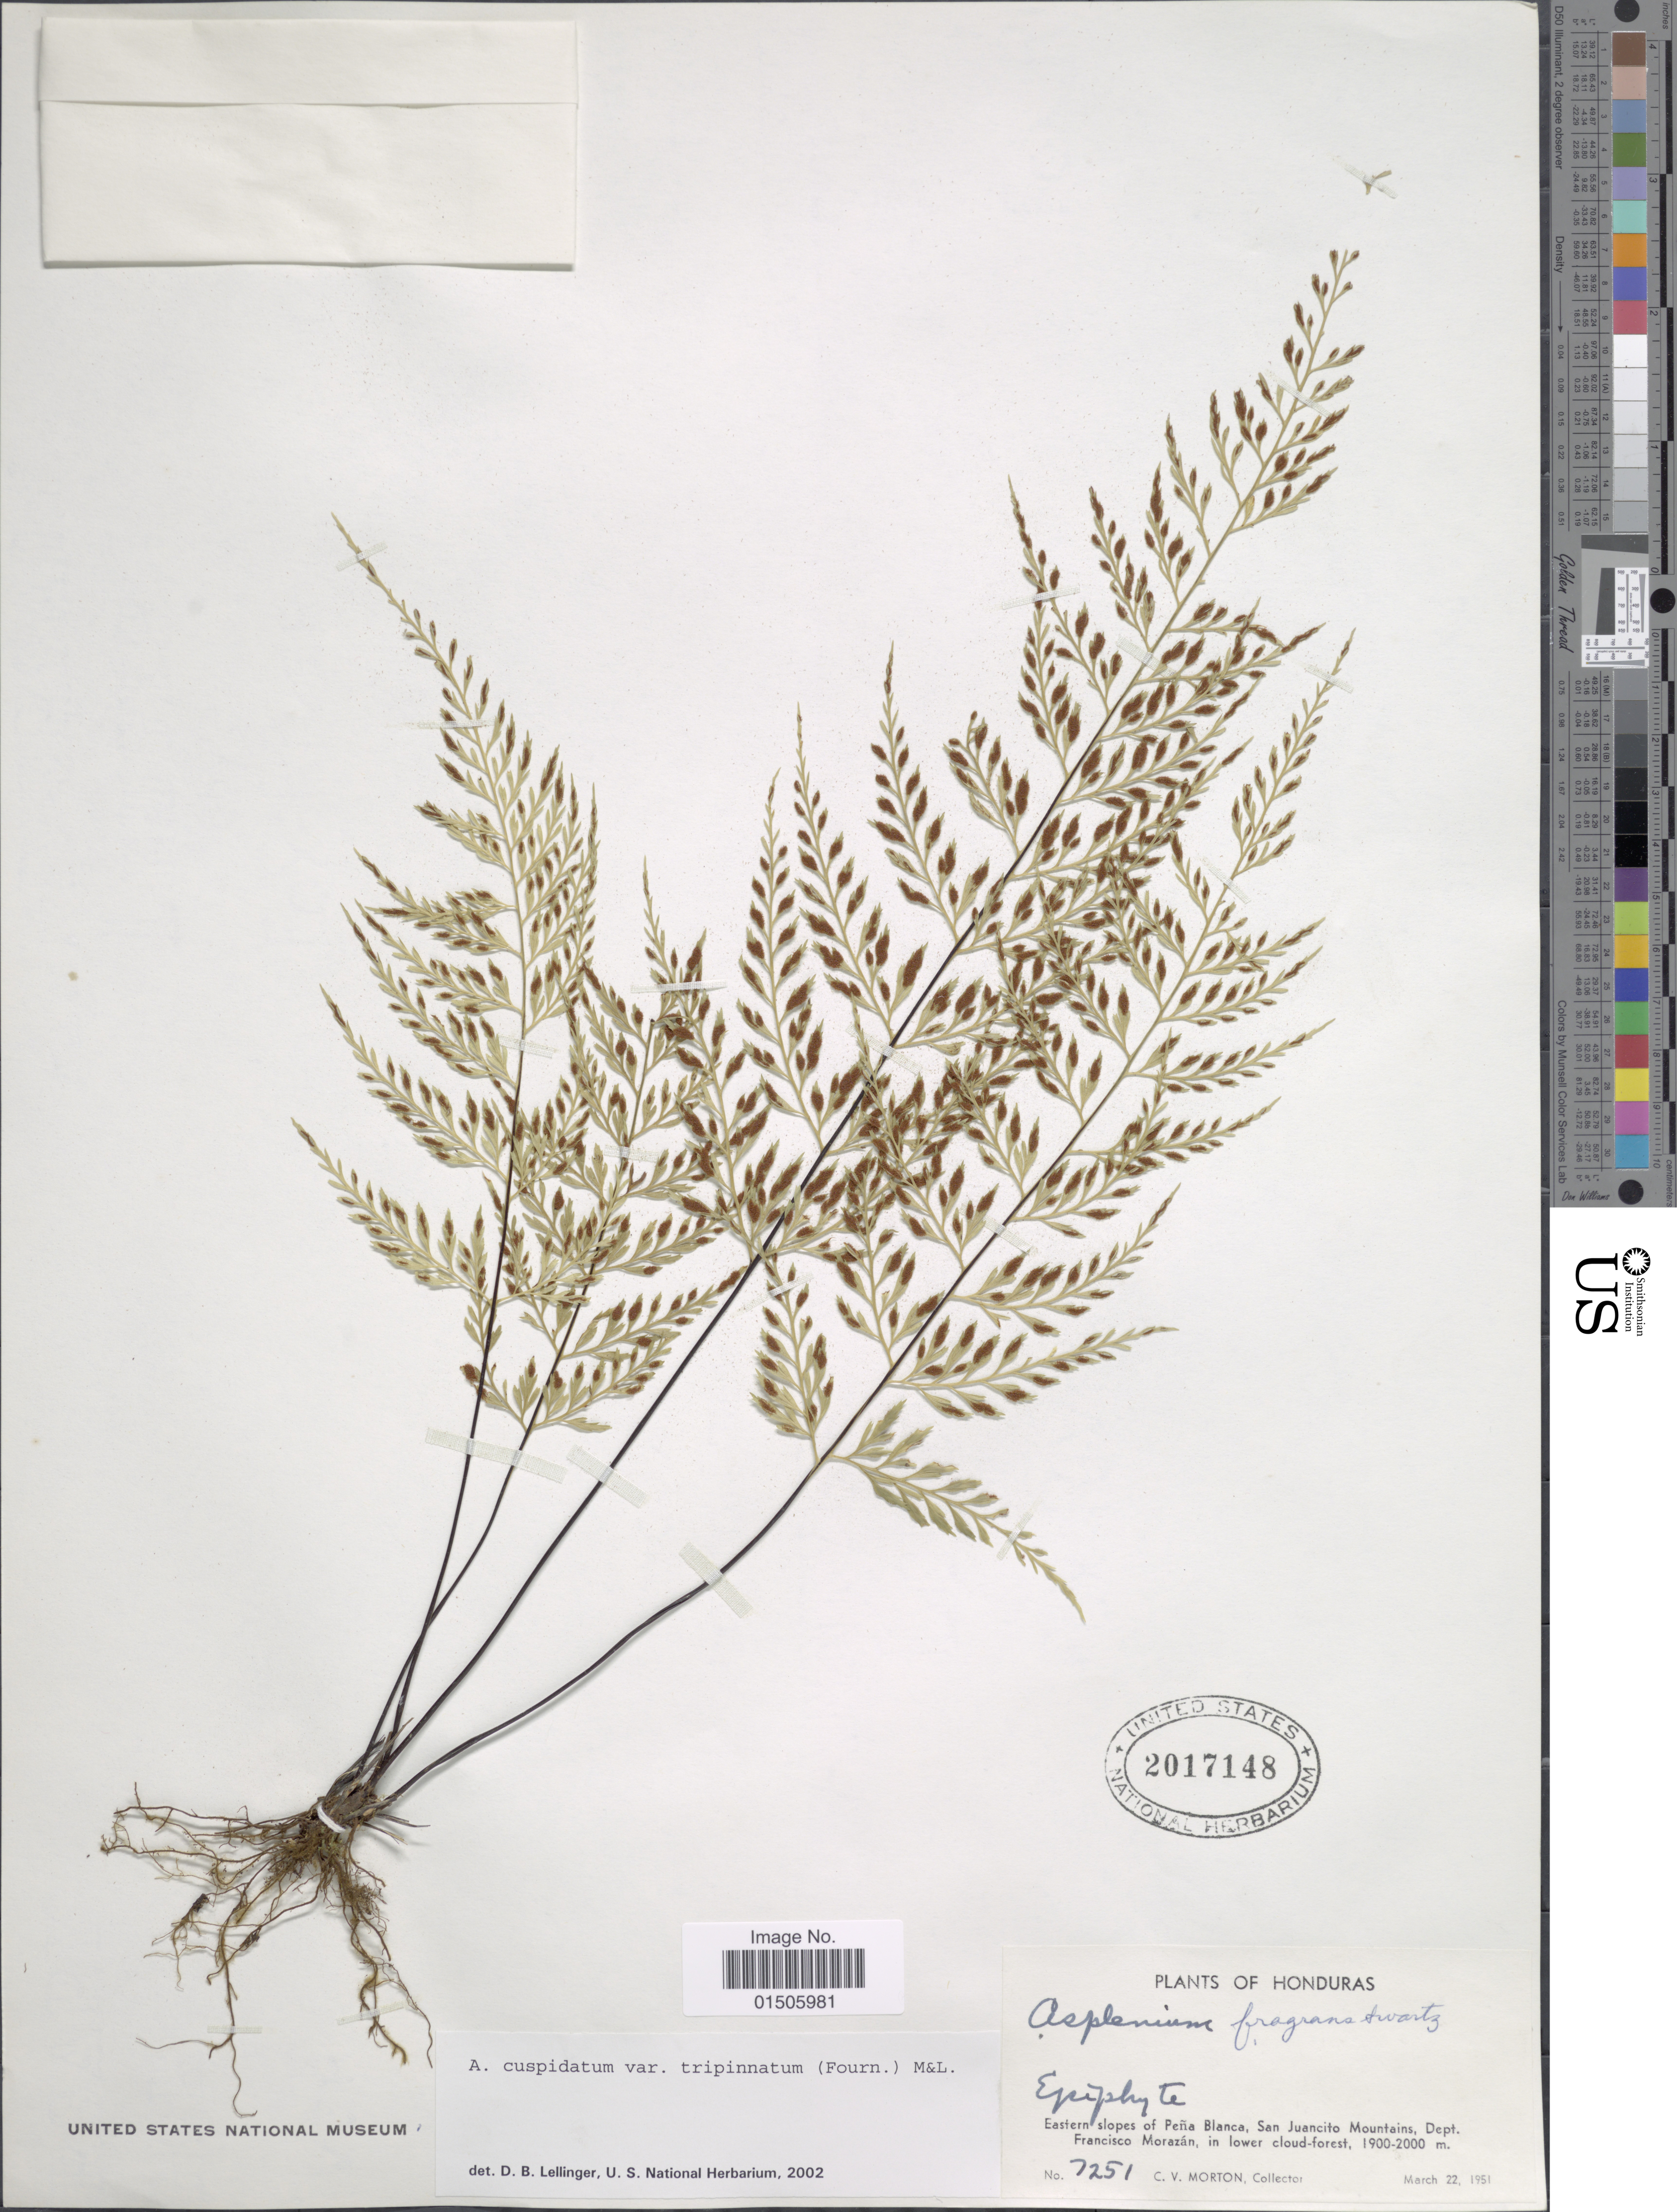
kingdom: Plantae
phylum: Tracheophyta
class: Polypodiopsida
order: Polypodiales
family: Aspleniaceae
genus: Asplenium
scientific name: Asplenium cuspidatum var. tripinnatum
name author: (E. Fourn.) C.V. Morton & Lellinger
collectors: C. V. Morton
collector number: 7251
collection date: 1951-03-22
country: Honduras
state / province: Fco. Morazán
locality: Epiphyte, Eastern slopes of Pena Blanca, San Juancito Mountains, in lower cloud-forest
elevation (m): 1900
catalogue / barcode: US 2017148